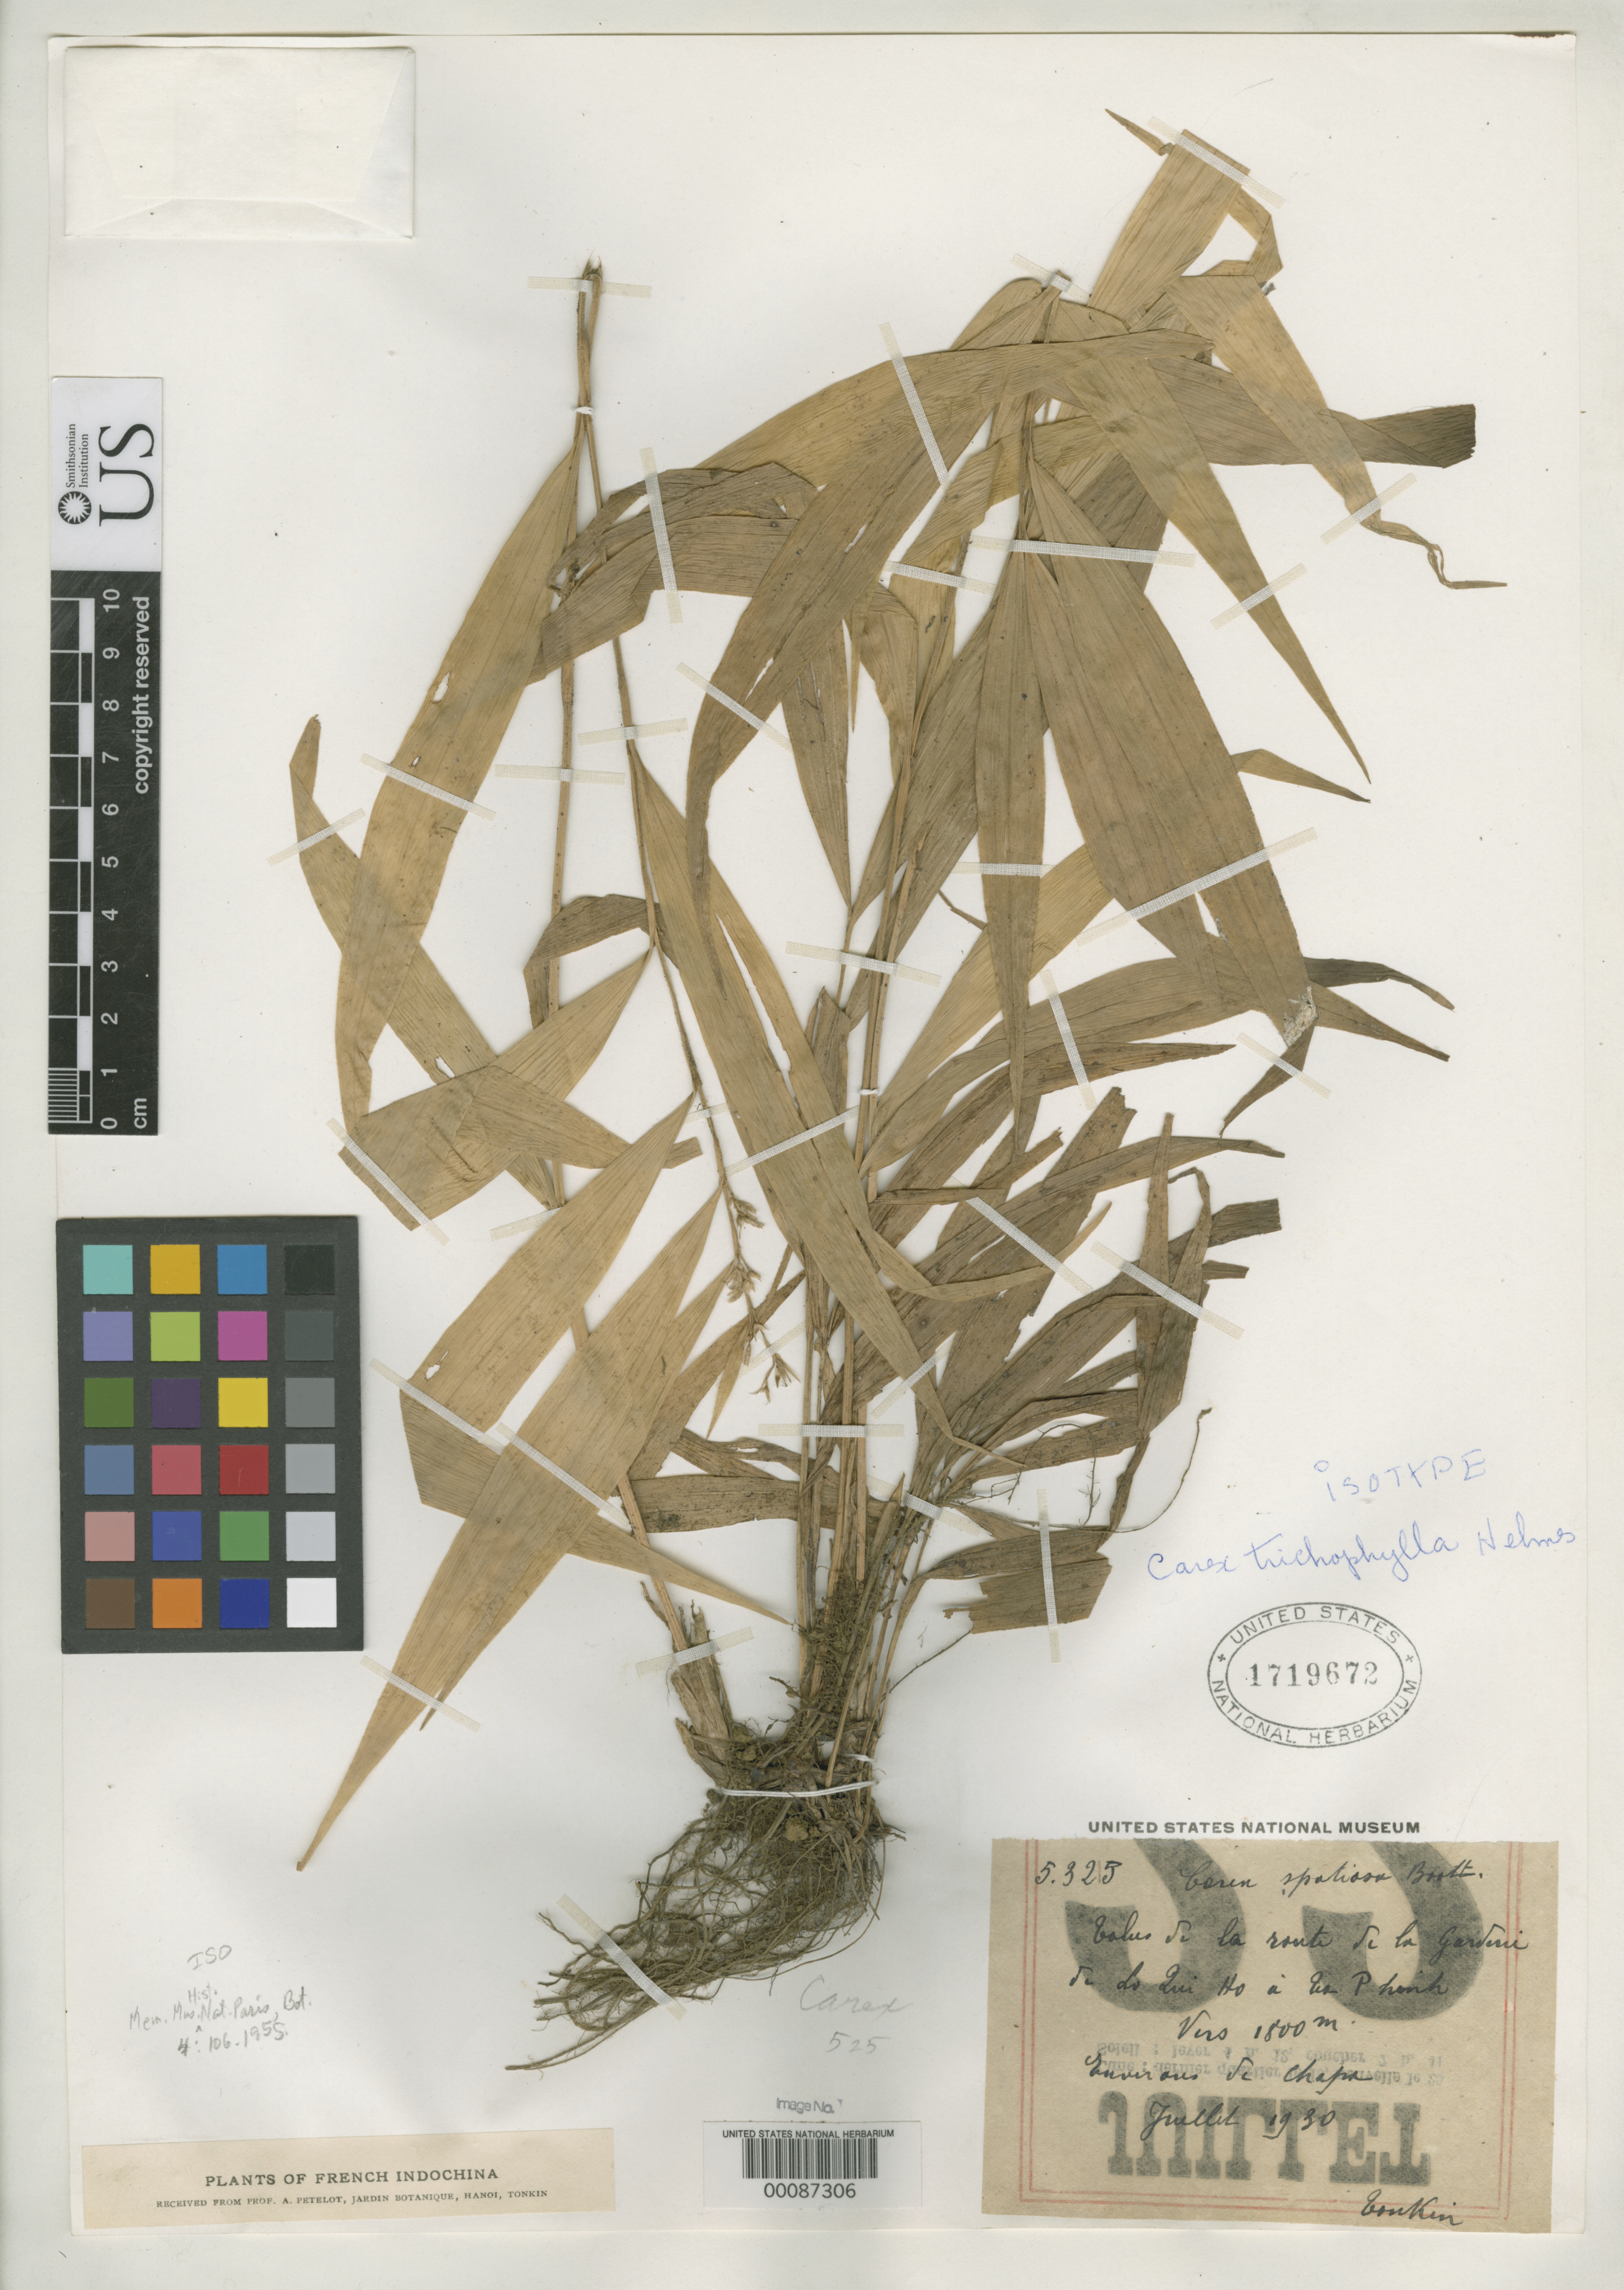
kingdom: Plantae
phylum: Tracheophyta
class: Liliopsida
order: Poales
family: Cyperaceae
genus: Carex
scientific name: Carex trichopylla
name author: Nelmes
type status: Isotype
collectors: P. A. Pételot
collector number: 5325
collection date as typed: Jul 1930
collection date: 1930-07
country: Vietnam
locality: Chapa.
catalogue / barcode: US 1719672